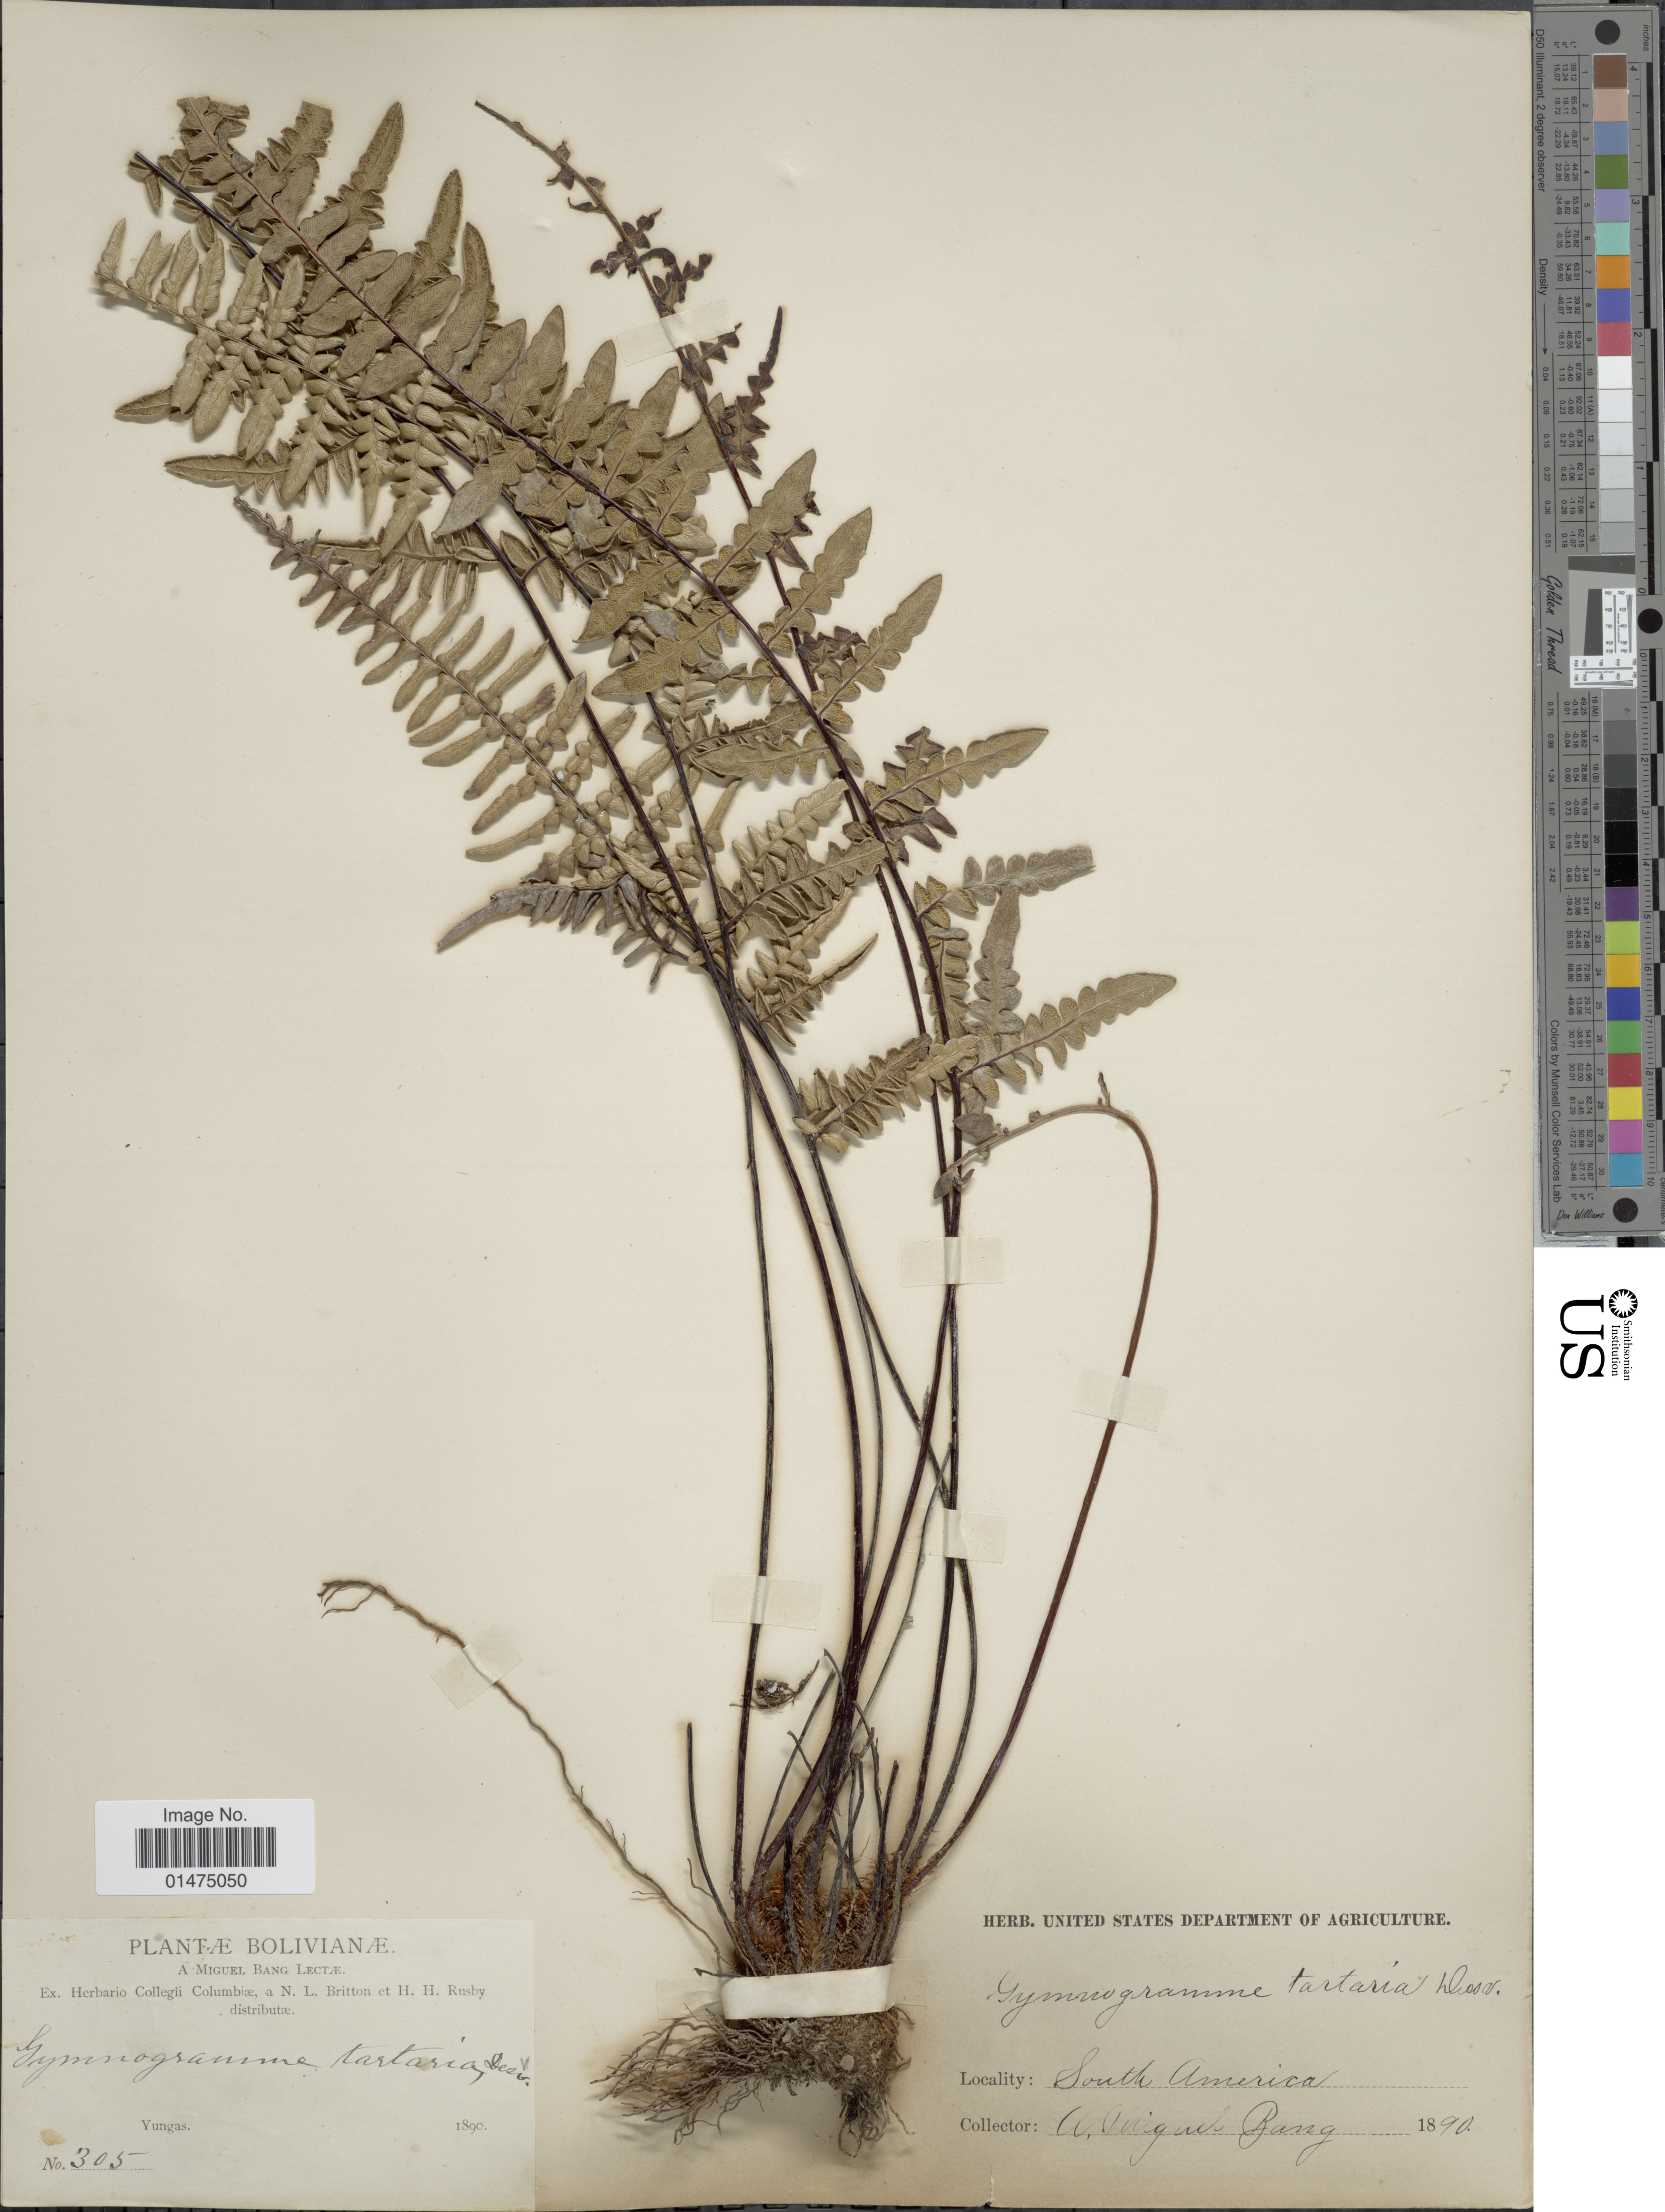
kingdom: Plantae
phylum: Tracheophyta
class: Polypodiopsida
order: Polypodiales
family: Pteridaceae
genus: Pityrogramma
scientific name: Pityrogramma ebenea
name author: (L.) Proctor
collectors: M. Bang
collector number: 305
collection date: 1890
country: Bolivia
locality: Yungas